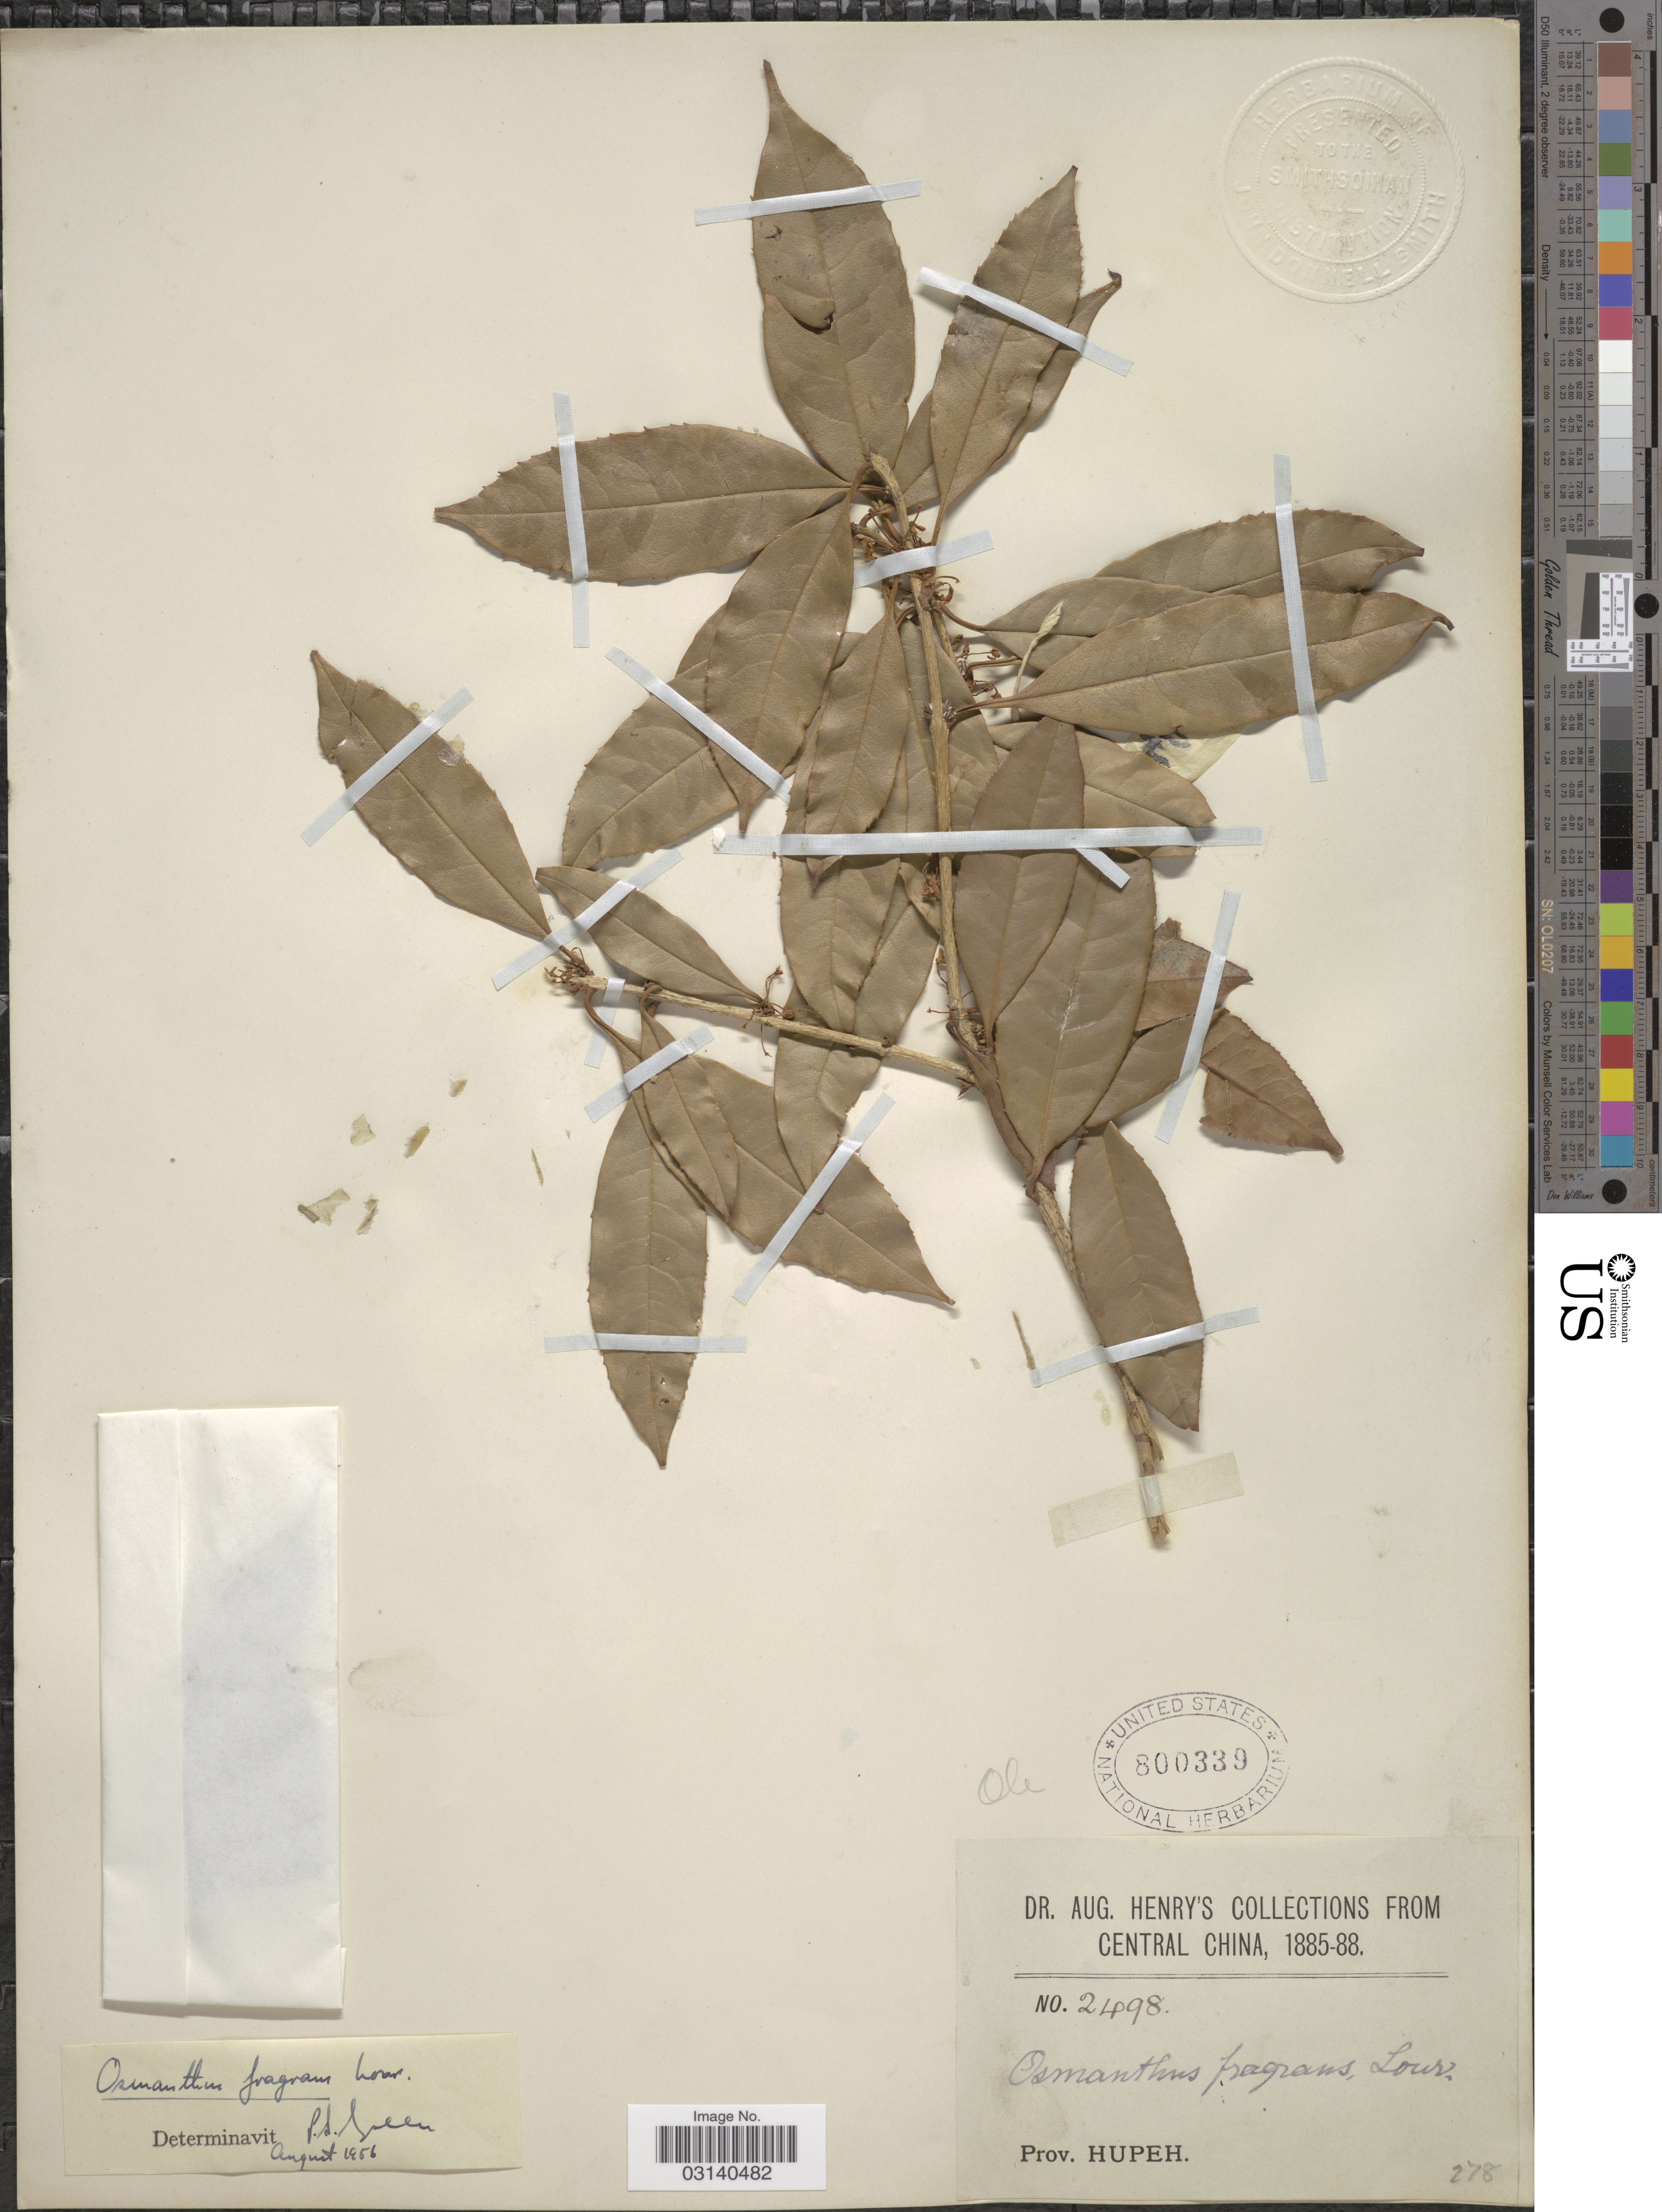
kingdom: Plantae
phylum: Tracheophyta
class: Magnoliopsida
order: Lamiales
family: Oleaceae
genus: Osmanthus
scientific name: Osmanthus fragrans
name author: Lour.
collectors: A. Henry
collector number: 2498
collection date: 1885/1888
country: China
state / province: Hubei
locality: Central China, Prov. Hupeh.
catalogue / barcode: US 800339